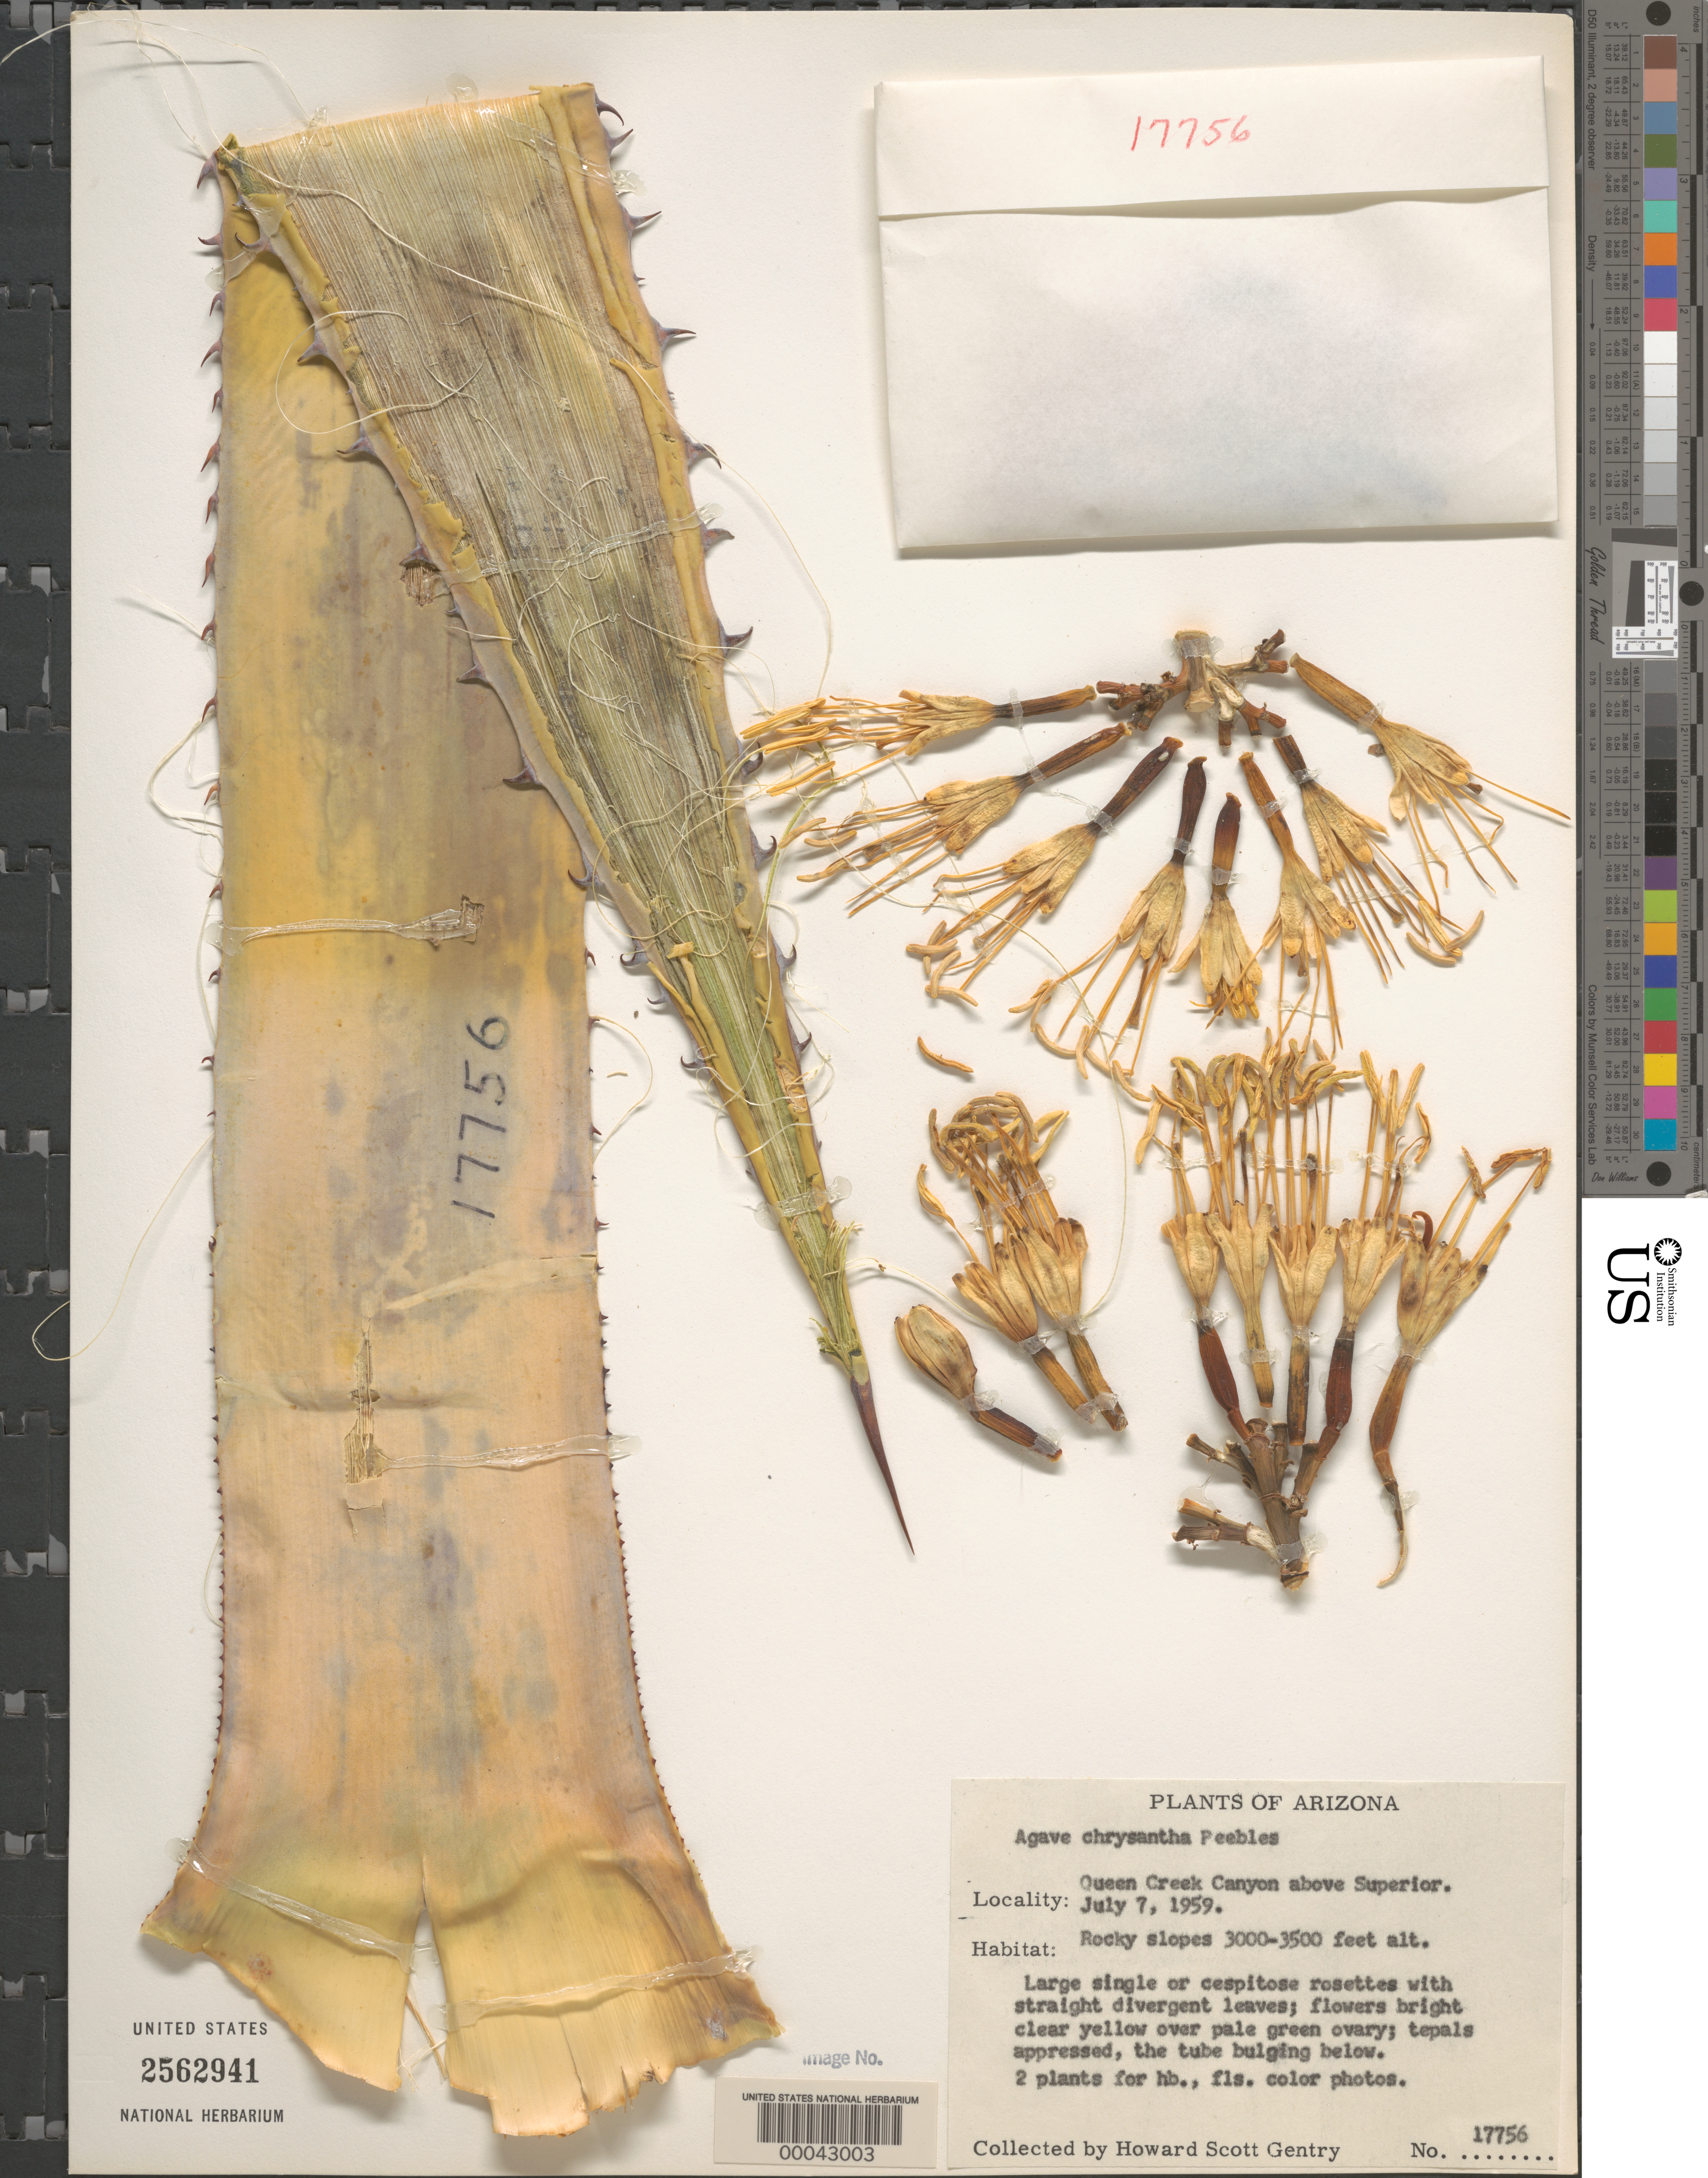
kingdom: Plantae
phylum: Tracheophyta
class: Liliopsida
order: Asparagales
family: Asparagaceae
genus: Agave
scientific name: Agave chrysantha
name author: Peebles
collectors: H. S. Gentry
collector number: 17756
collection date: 1959-07-07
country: United States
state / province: Arizona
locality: Queen Creek Canyon above Superior. Rocky slopes.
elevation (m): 914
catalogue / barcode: US 2562941